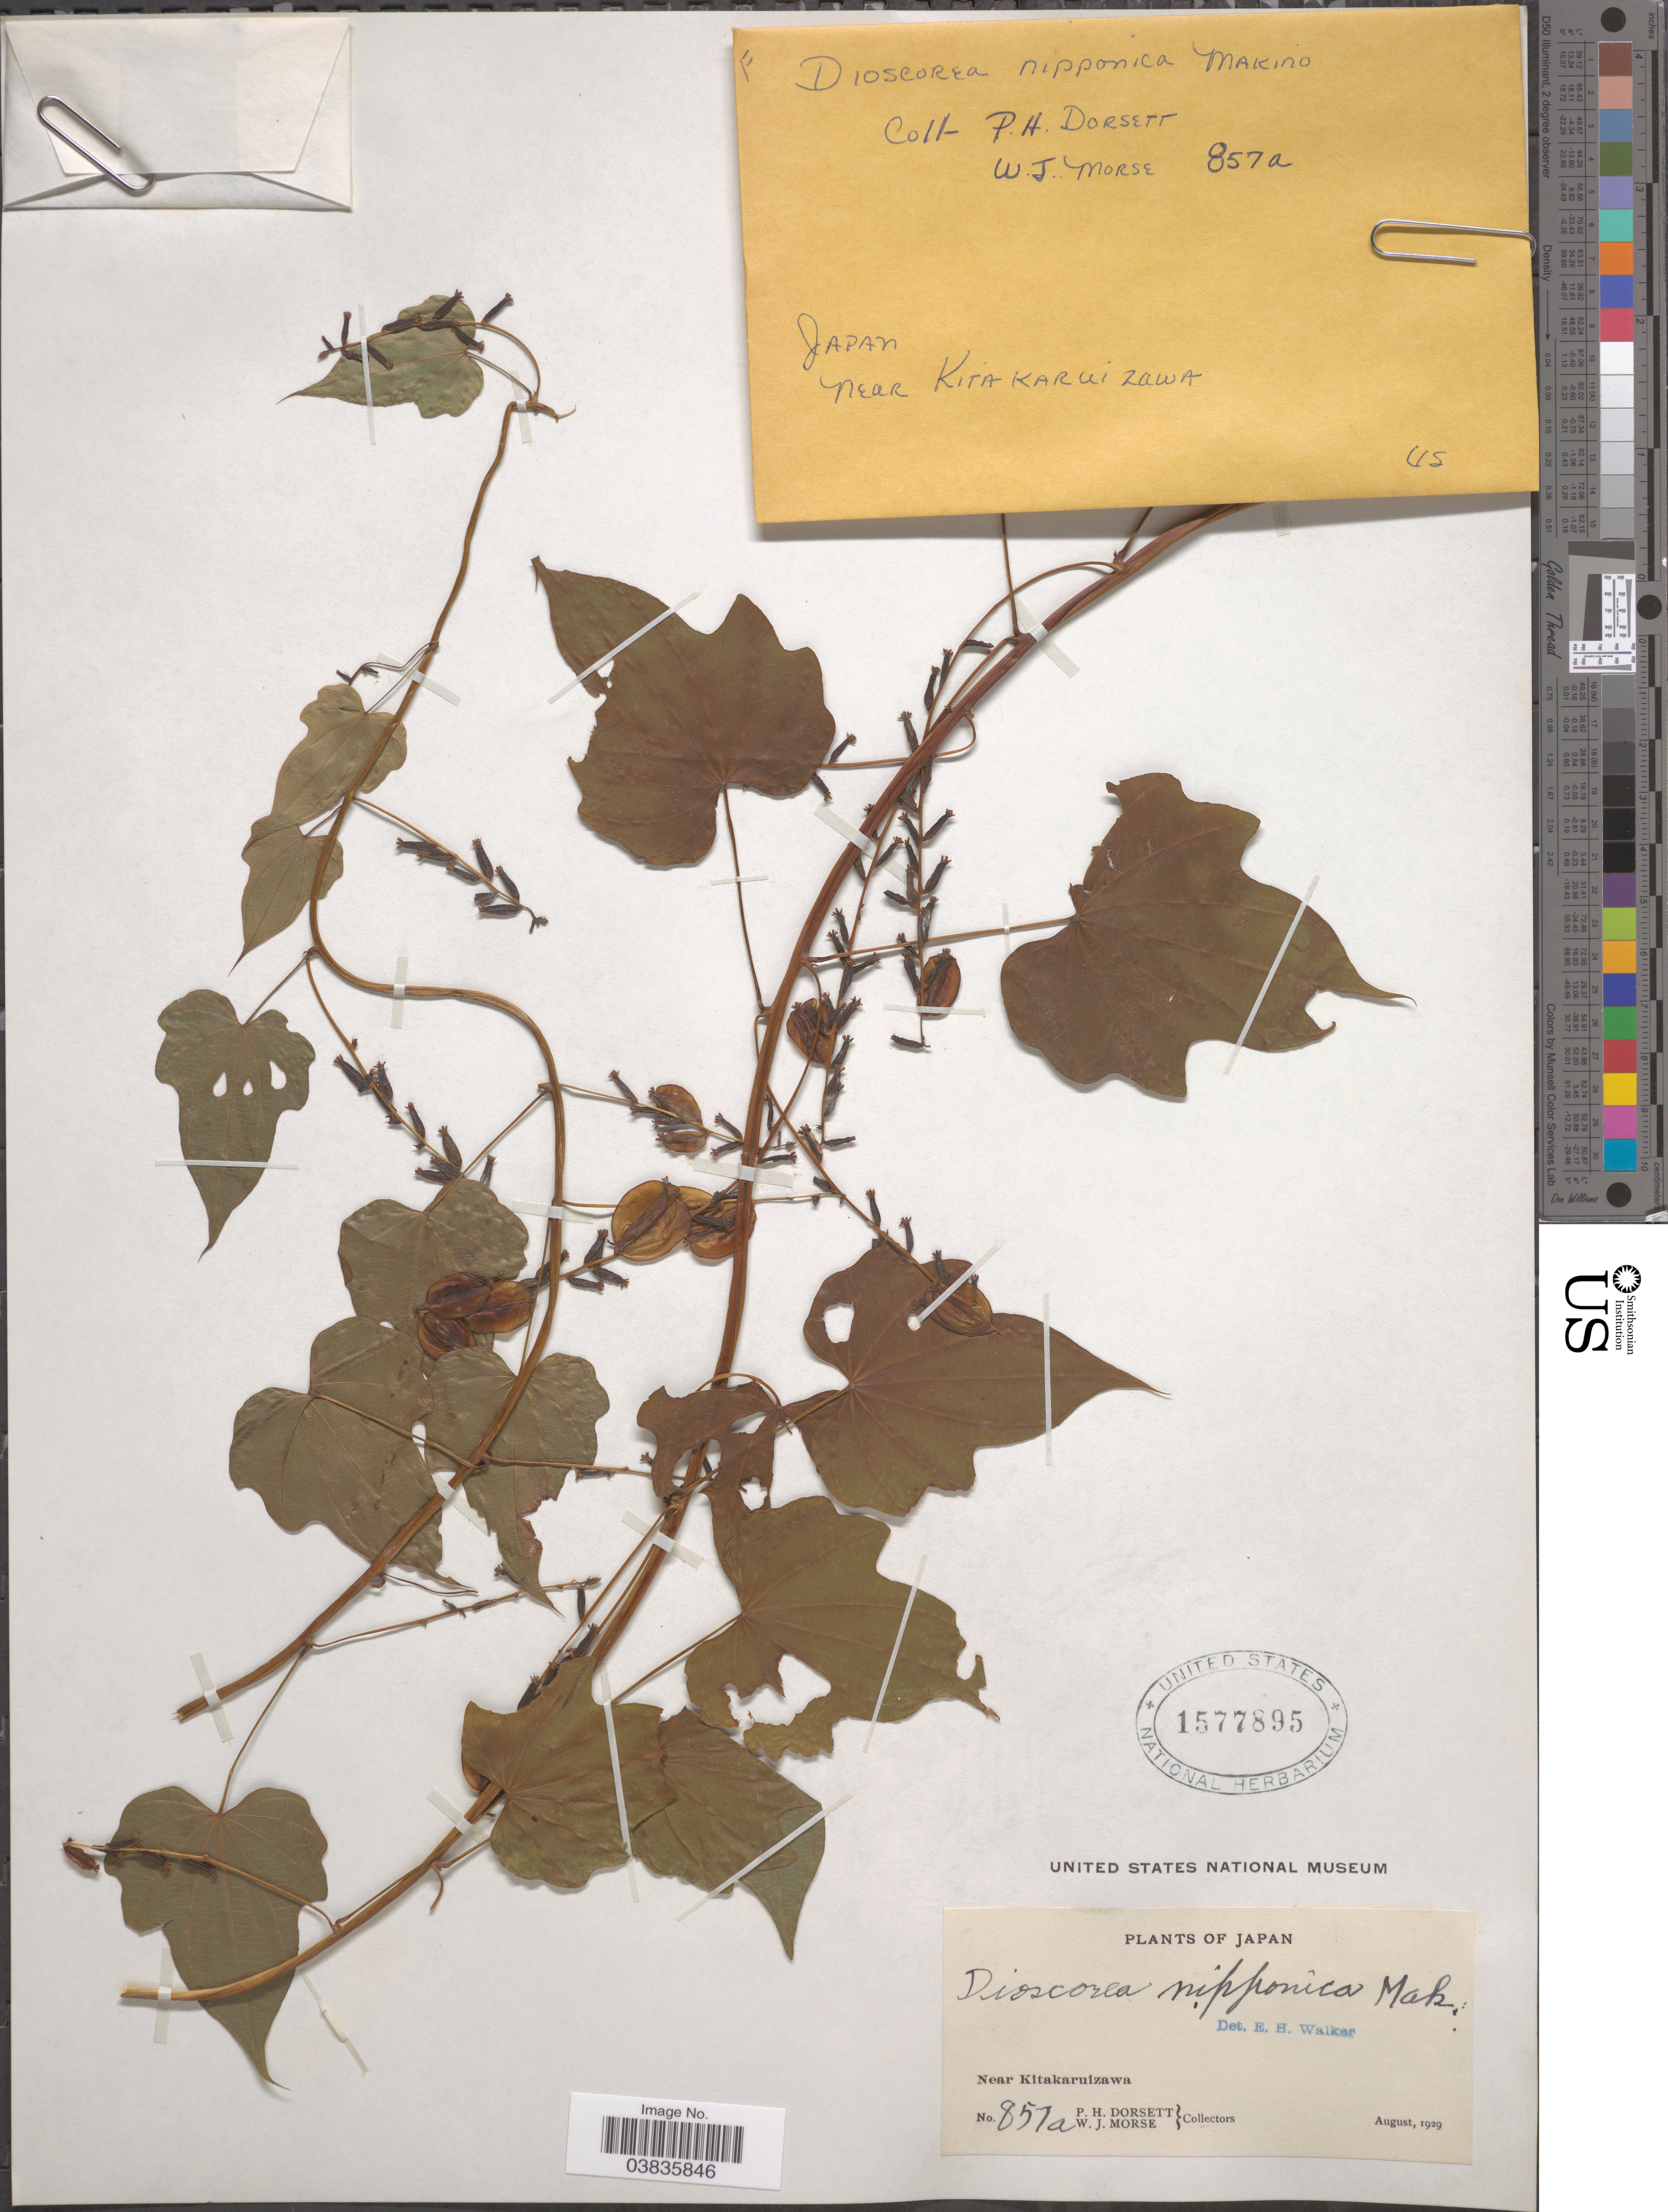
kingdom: Plantae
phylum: Tracheophyta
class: Liliopsida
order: Dioscoreales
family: Dioscoreaceae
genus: Dioscorea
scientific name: Dioscorea nipponica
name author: Makino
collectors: P. H. Dorsett & W. J. Morse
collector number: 857a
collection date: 1929-08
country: Japan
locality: Near Kitakaruizawa.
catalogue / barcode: US 1577895